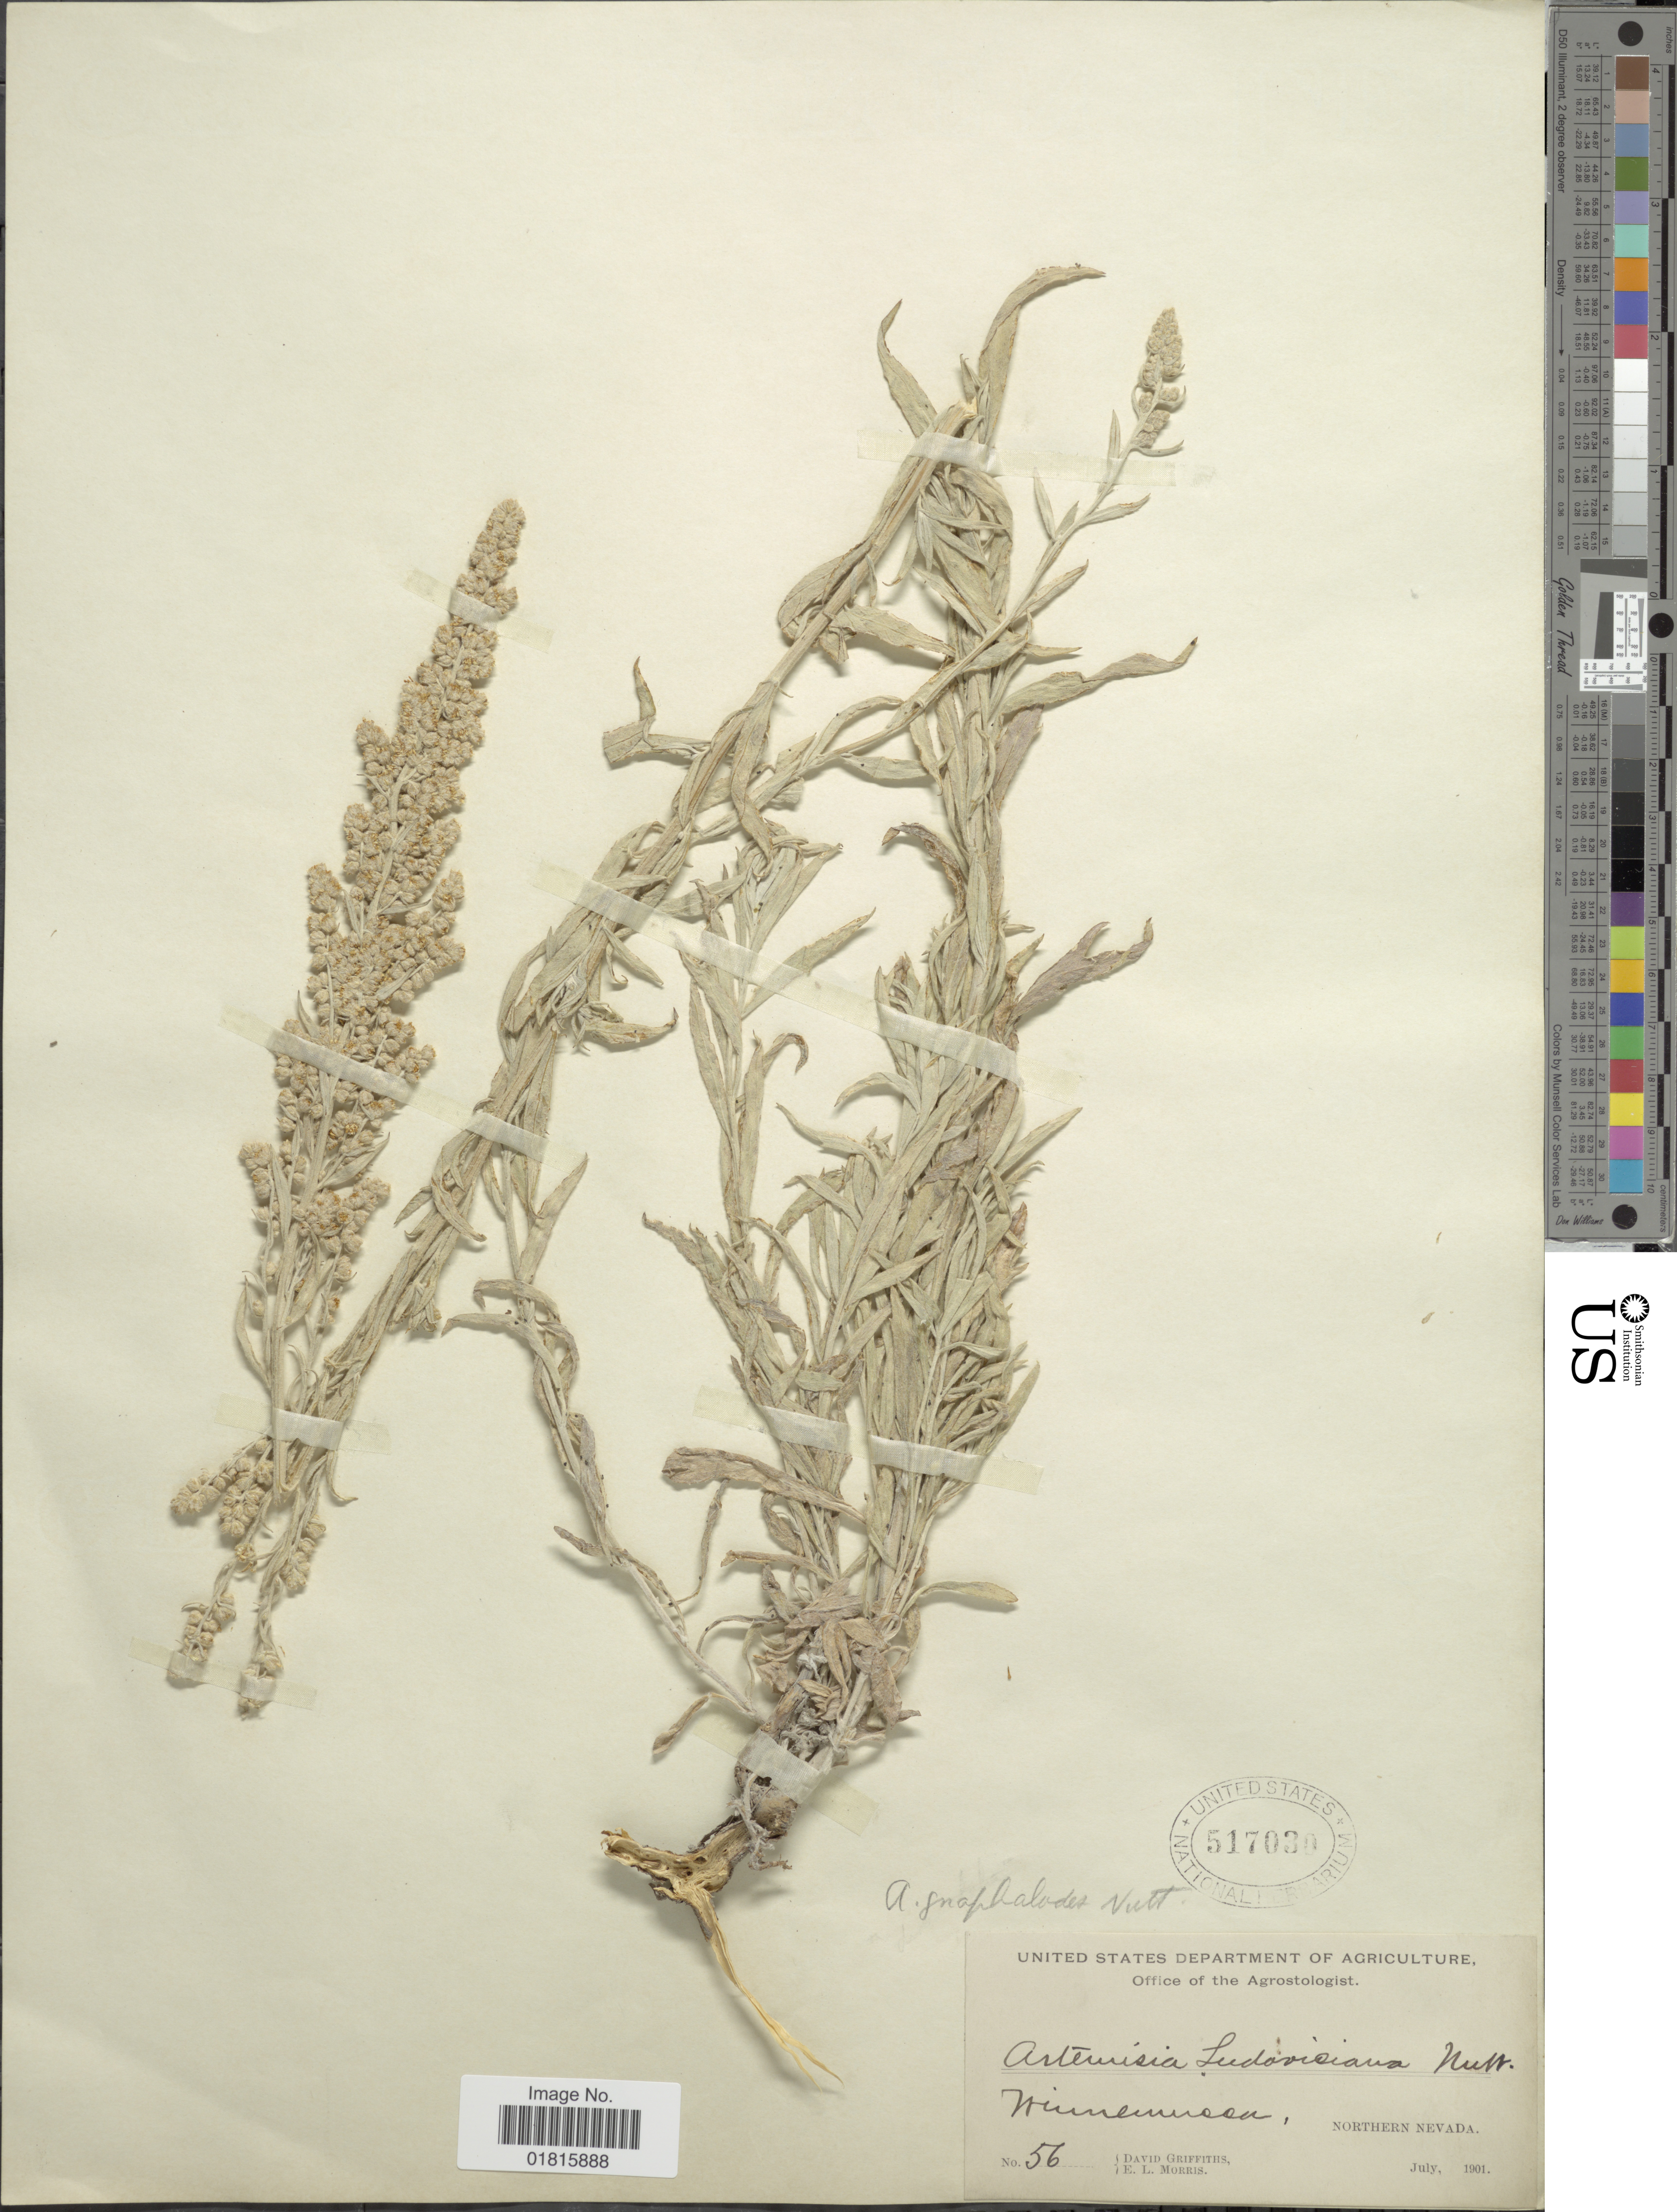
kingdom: Plantae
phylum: Tracheophyta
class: Magnoliopsida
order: Asterales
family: Asteraceae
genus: Artemisia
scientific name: Artemisia gnaphaloides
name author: Nutt.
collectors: D. Griffiths & E. Morris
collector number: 56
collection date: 1901-07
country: United States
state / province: Nevada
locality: Winnemucca, Northern Nevada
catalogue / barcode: US 517030